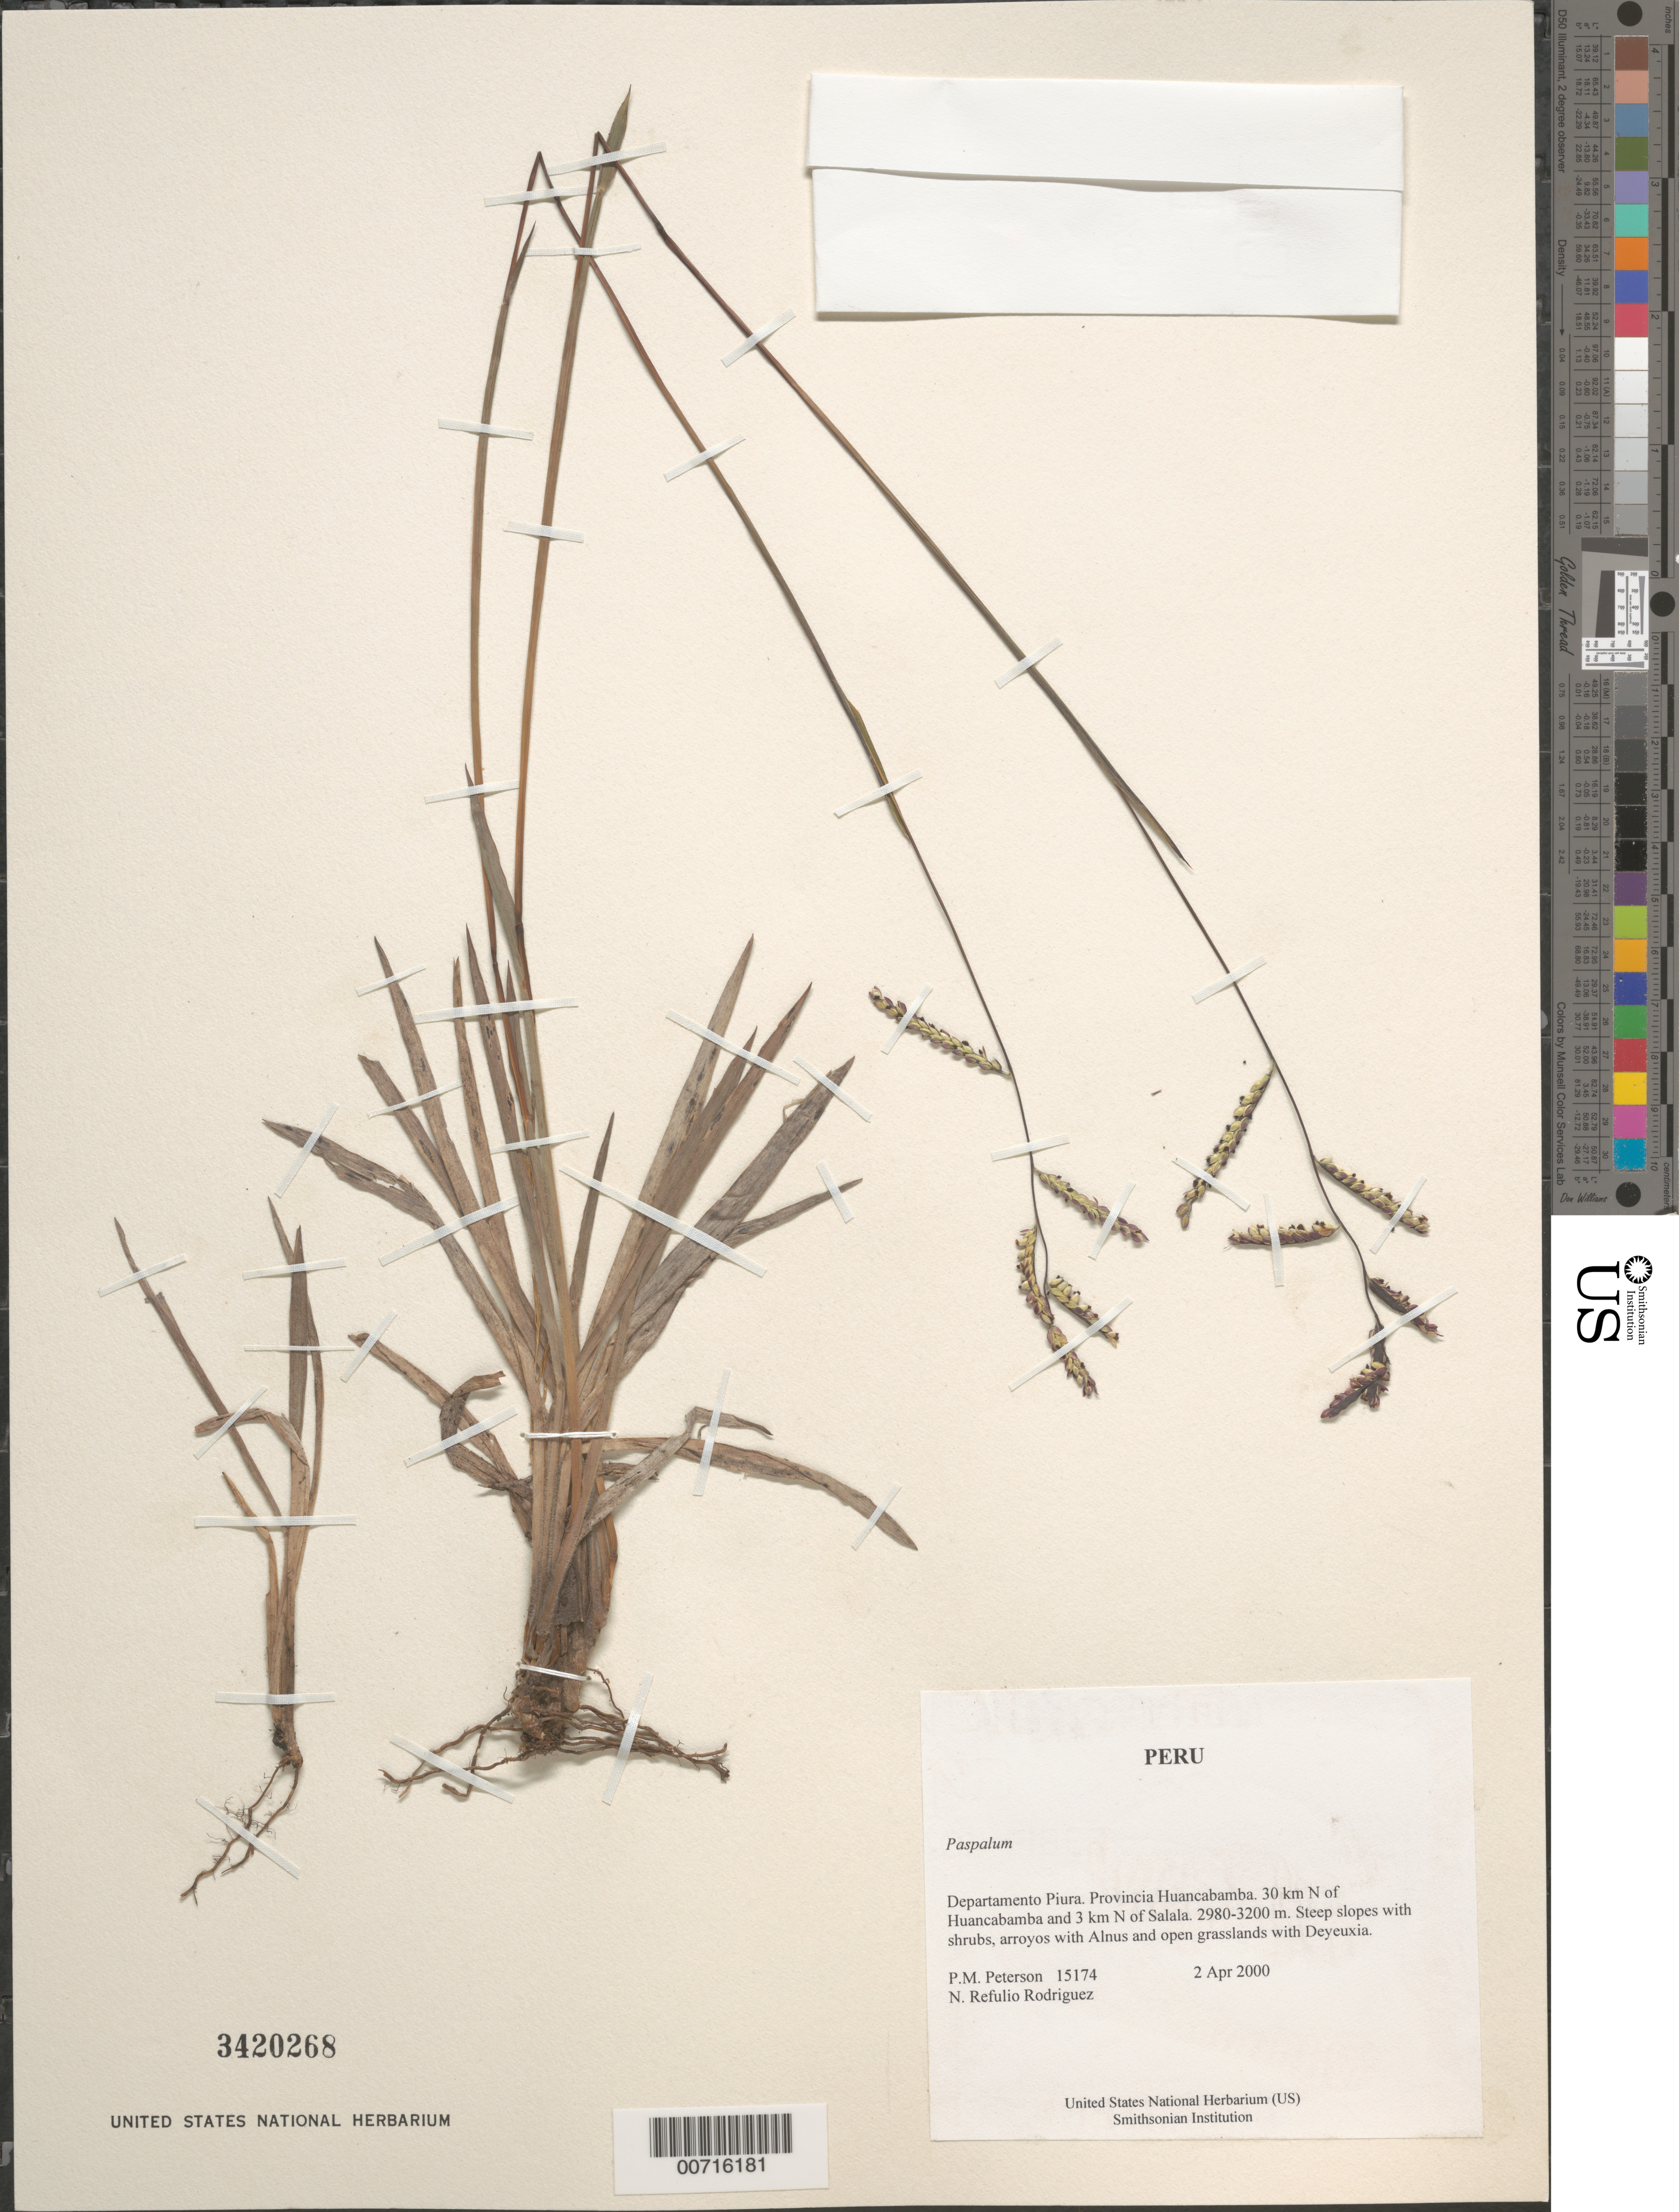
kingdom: Plantae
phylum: Tracheophyta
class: Liliopsida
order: Poales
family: Poaceae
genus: Paspalum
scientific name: Paspalum sp.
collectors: P. M. Peterson & N. Refulio-Rodríguez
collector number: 15174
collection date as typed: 02 Apr 2000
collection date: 2000-04-02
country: Peru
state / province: Piura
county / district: Huancabamba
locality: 30 km N of Huancabamba and 3 km N of Salala.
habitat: Steep slopes with shrubs, arroyos with Alnus and open grasslands with Deyeuxia.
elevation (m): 2980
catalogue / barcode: US 3420268